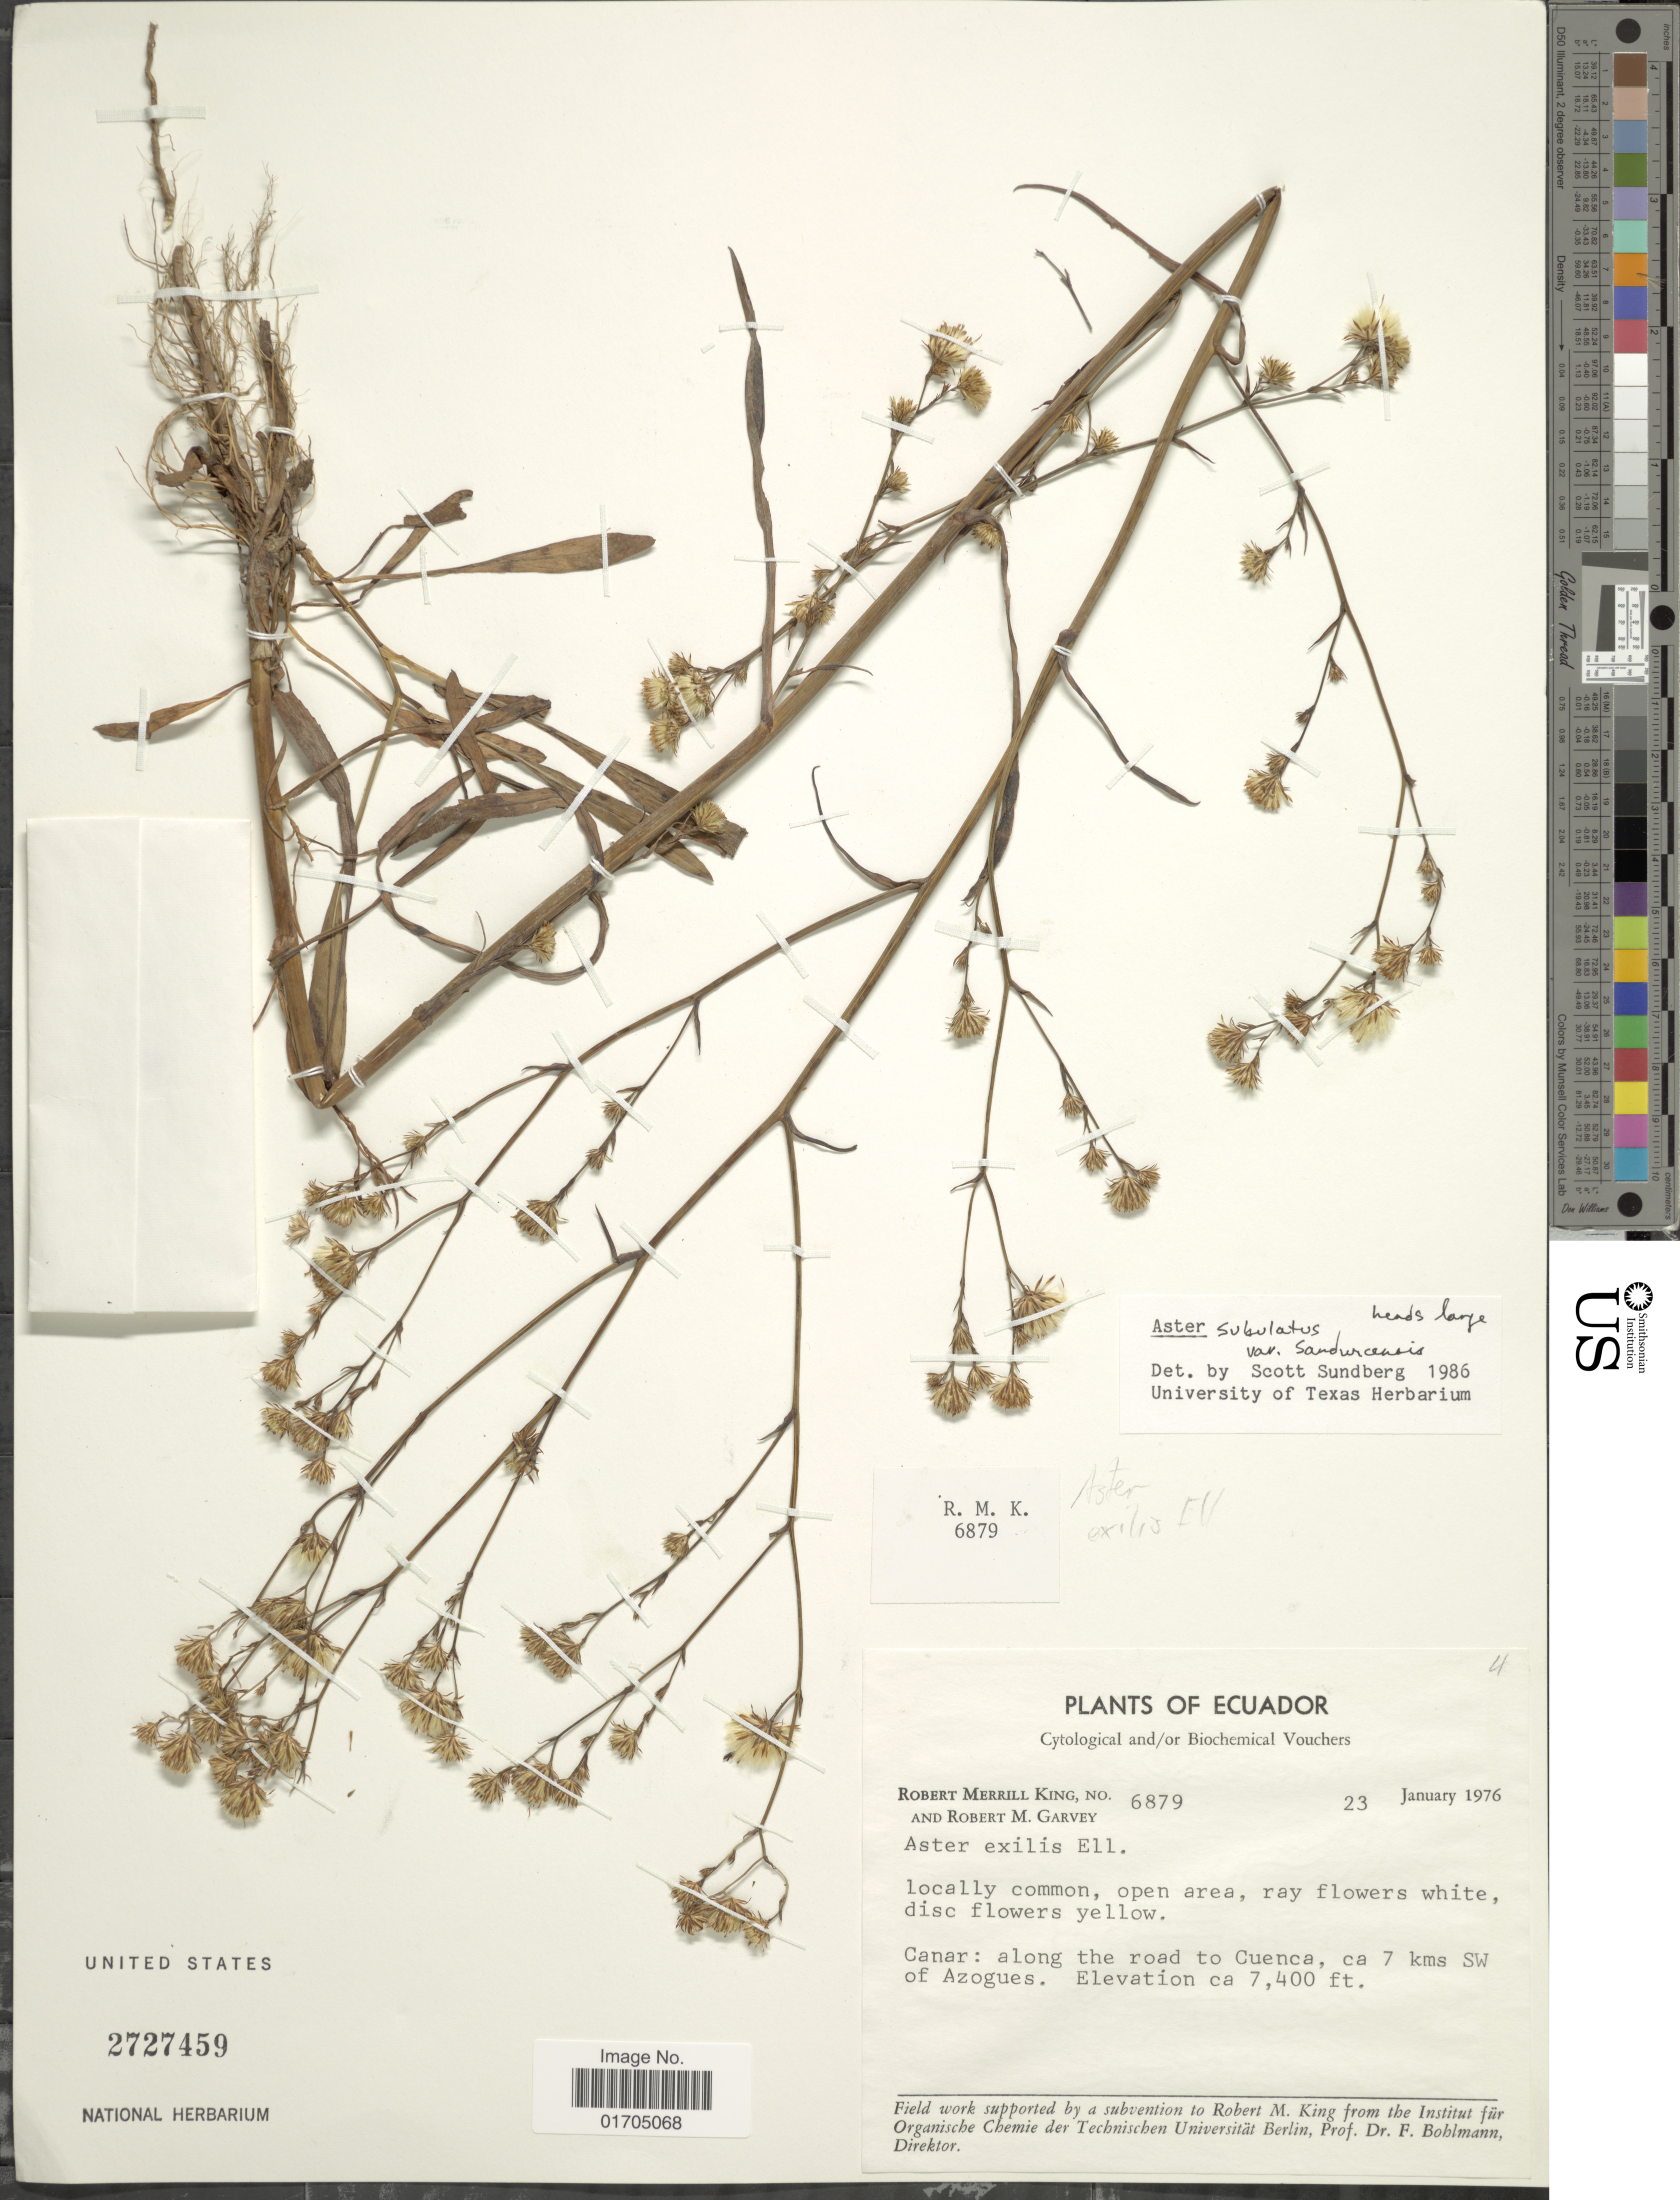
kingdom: Plantae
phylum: Tracheophyta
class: Magnoliopsida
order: Asterales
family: Asteraceae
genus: Symphyotrichum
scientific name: Symphyotrichum subulatum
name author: (Michx.) G.L. Nesom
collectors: R. M. King & R. Garvey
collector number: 6879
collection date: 1976-01-23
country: Ecuador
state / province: Cañar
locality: Along the road to Cuenca, ca 7 kms SW of Azogues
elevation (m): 2256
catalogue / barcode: US 2727459